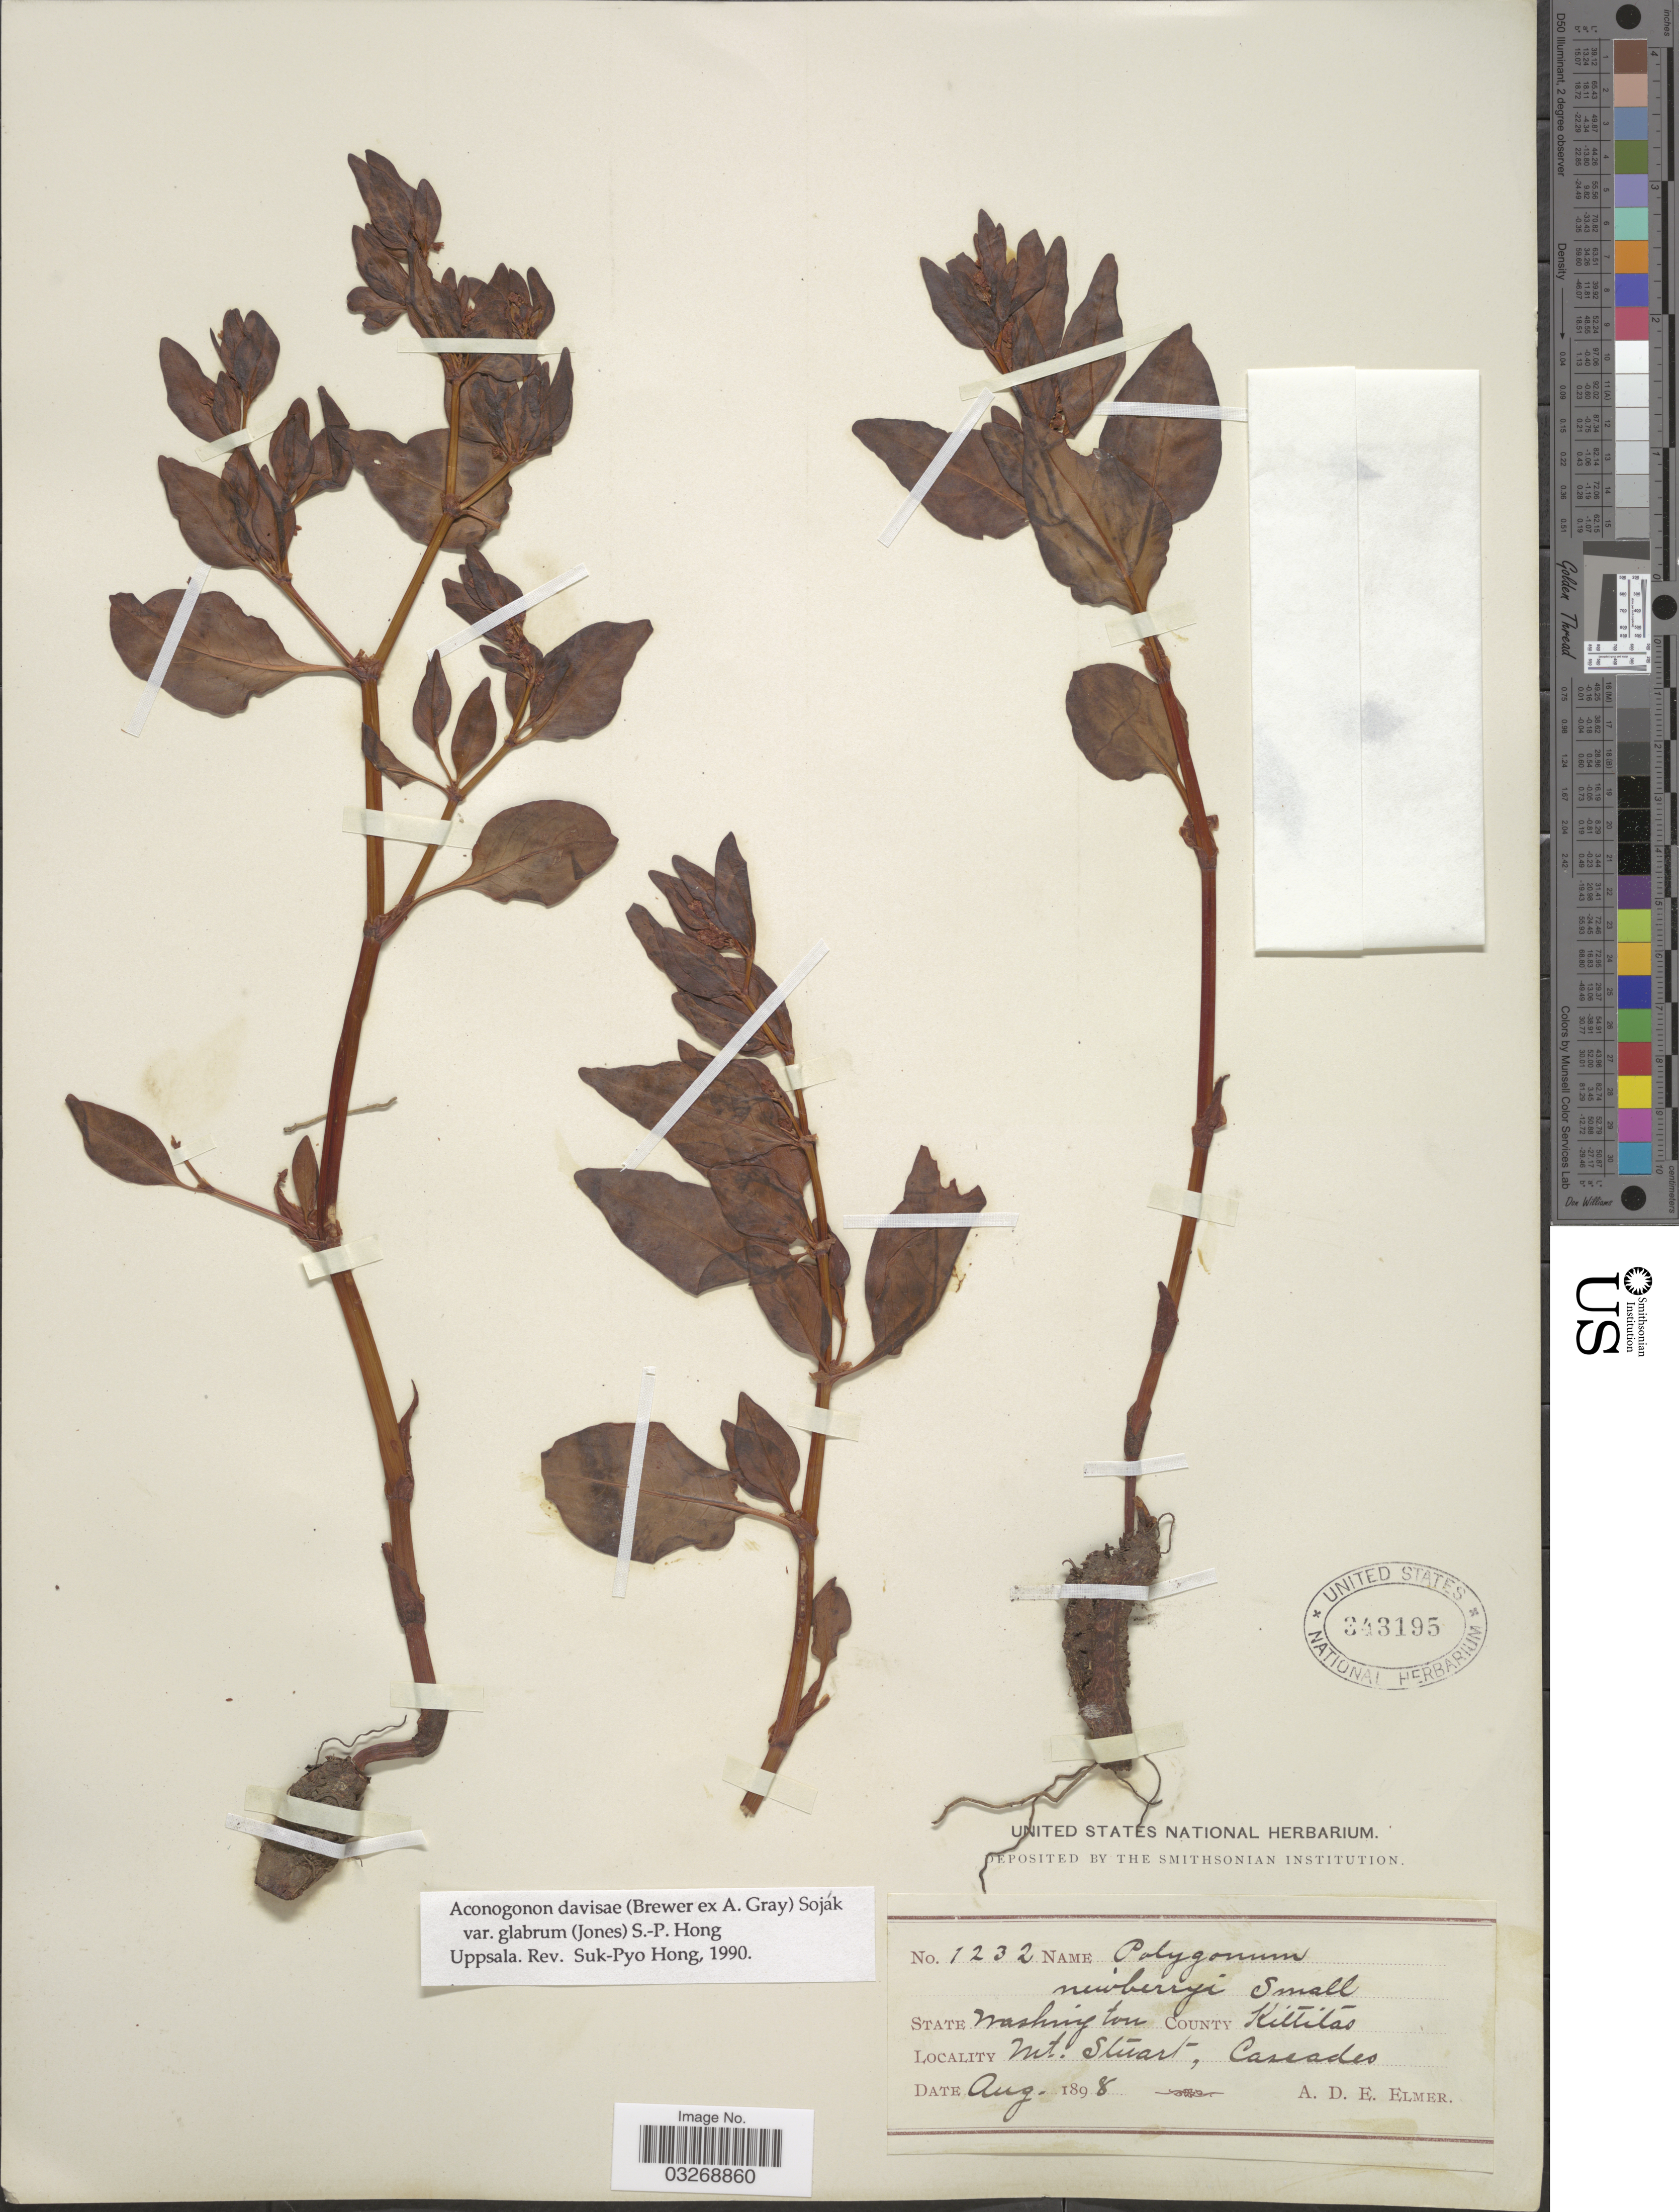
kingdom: Plantae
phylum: Tracheophyta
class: Magnoliopsida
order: Caryophyllales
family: Polygonaceae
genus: Koenigia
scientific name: Koenigia davisiae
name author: (W.H. Brewer ex A. Gray) T.M. Schust. & Reveal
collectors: A. D. E. Elmer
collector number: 1232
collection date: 1898-08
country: United States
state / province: Washington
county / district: Kittitas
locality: County Kittitas. Mt.Stuart, Cascades.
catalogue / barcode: US 343195